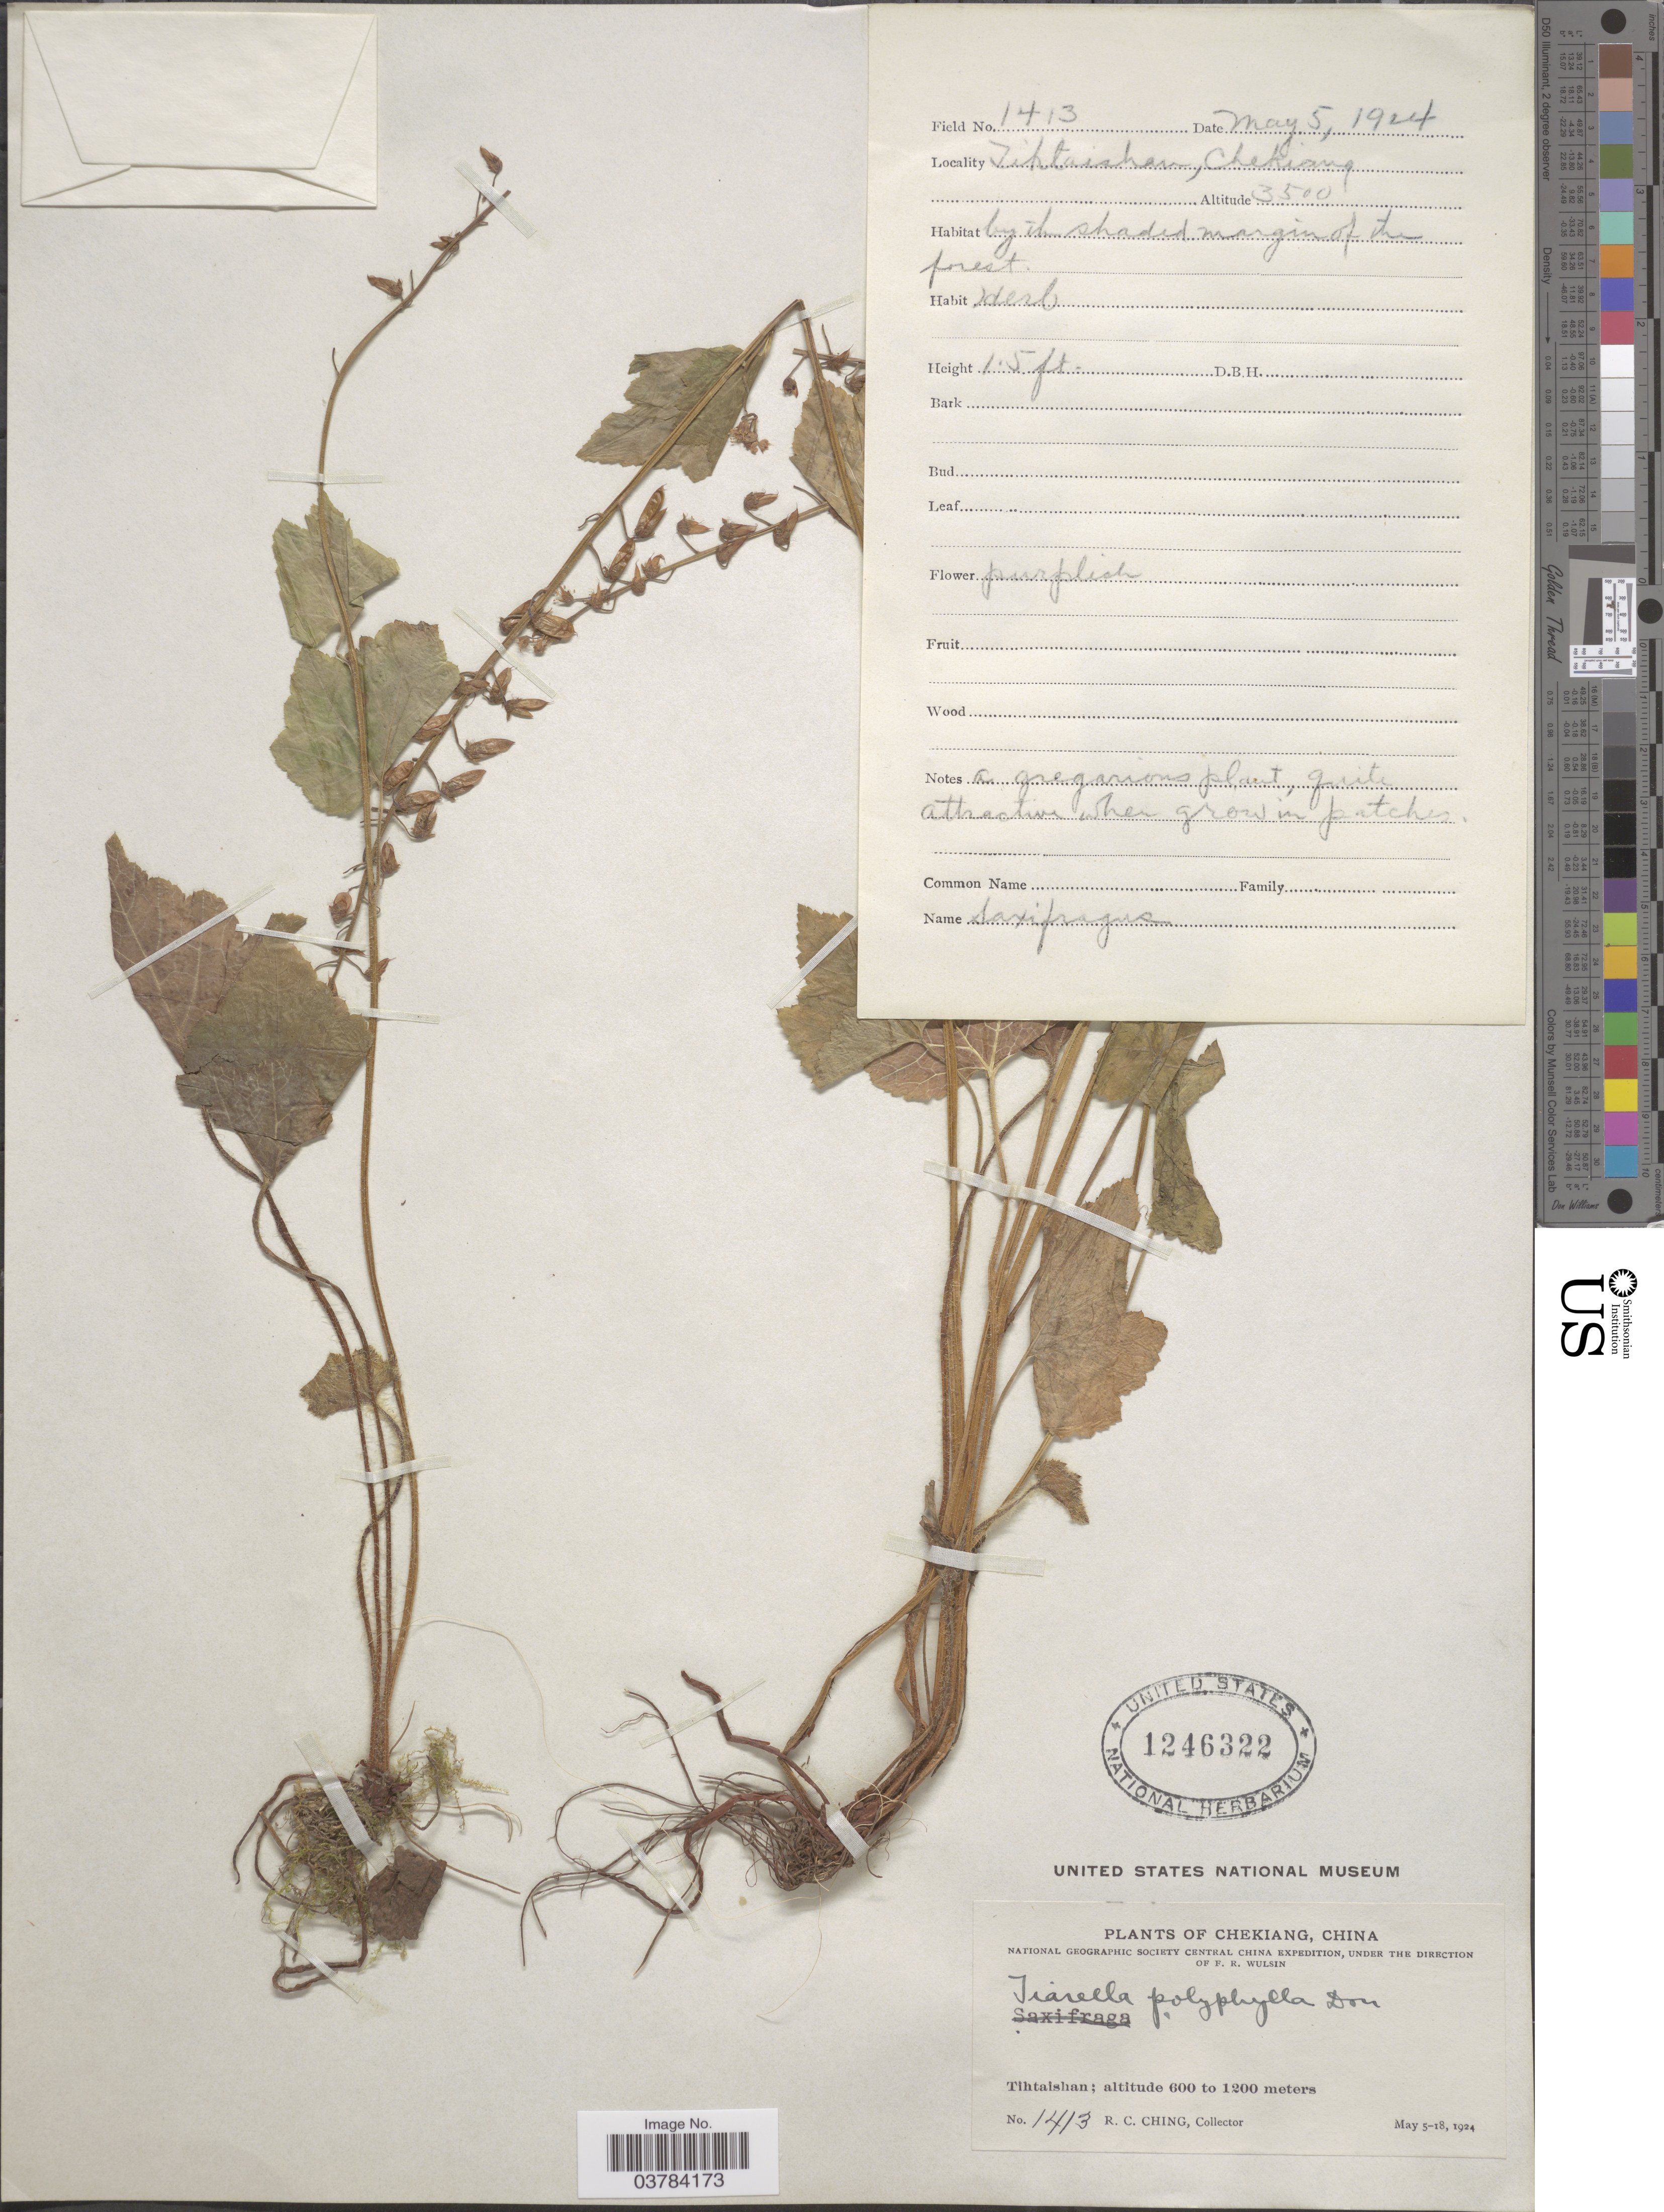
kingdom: Plantae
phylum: Tracheophyta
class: Magnoliopsida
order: Saxifragales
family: Saxifragaceae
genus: Tiarella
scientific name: Tiarella polyphylla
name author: D. Don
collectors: R. C. Ching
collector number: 1413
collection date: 1924-05-05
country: China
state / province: Zhejiang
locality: Chekiang. National Geographic Society Central China Expedition. Tihtaishan.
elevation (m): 3500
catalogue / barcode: US 1246322